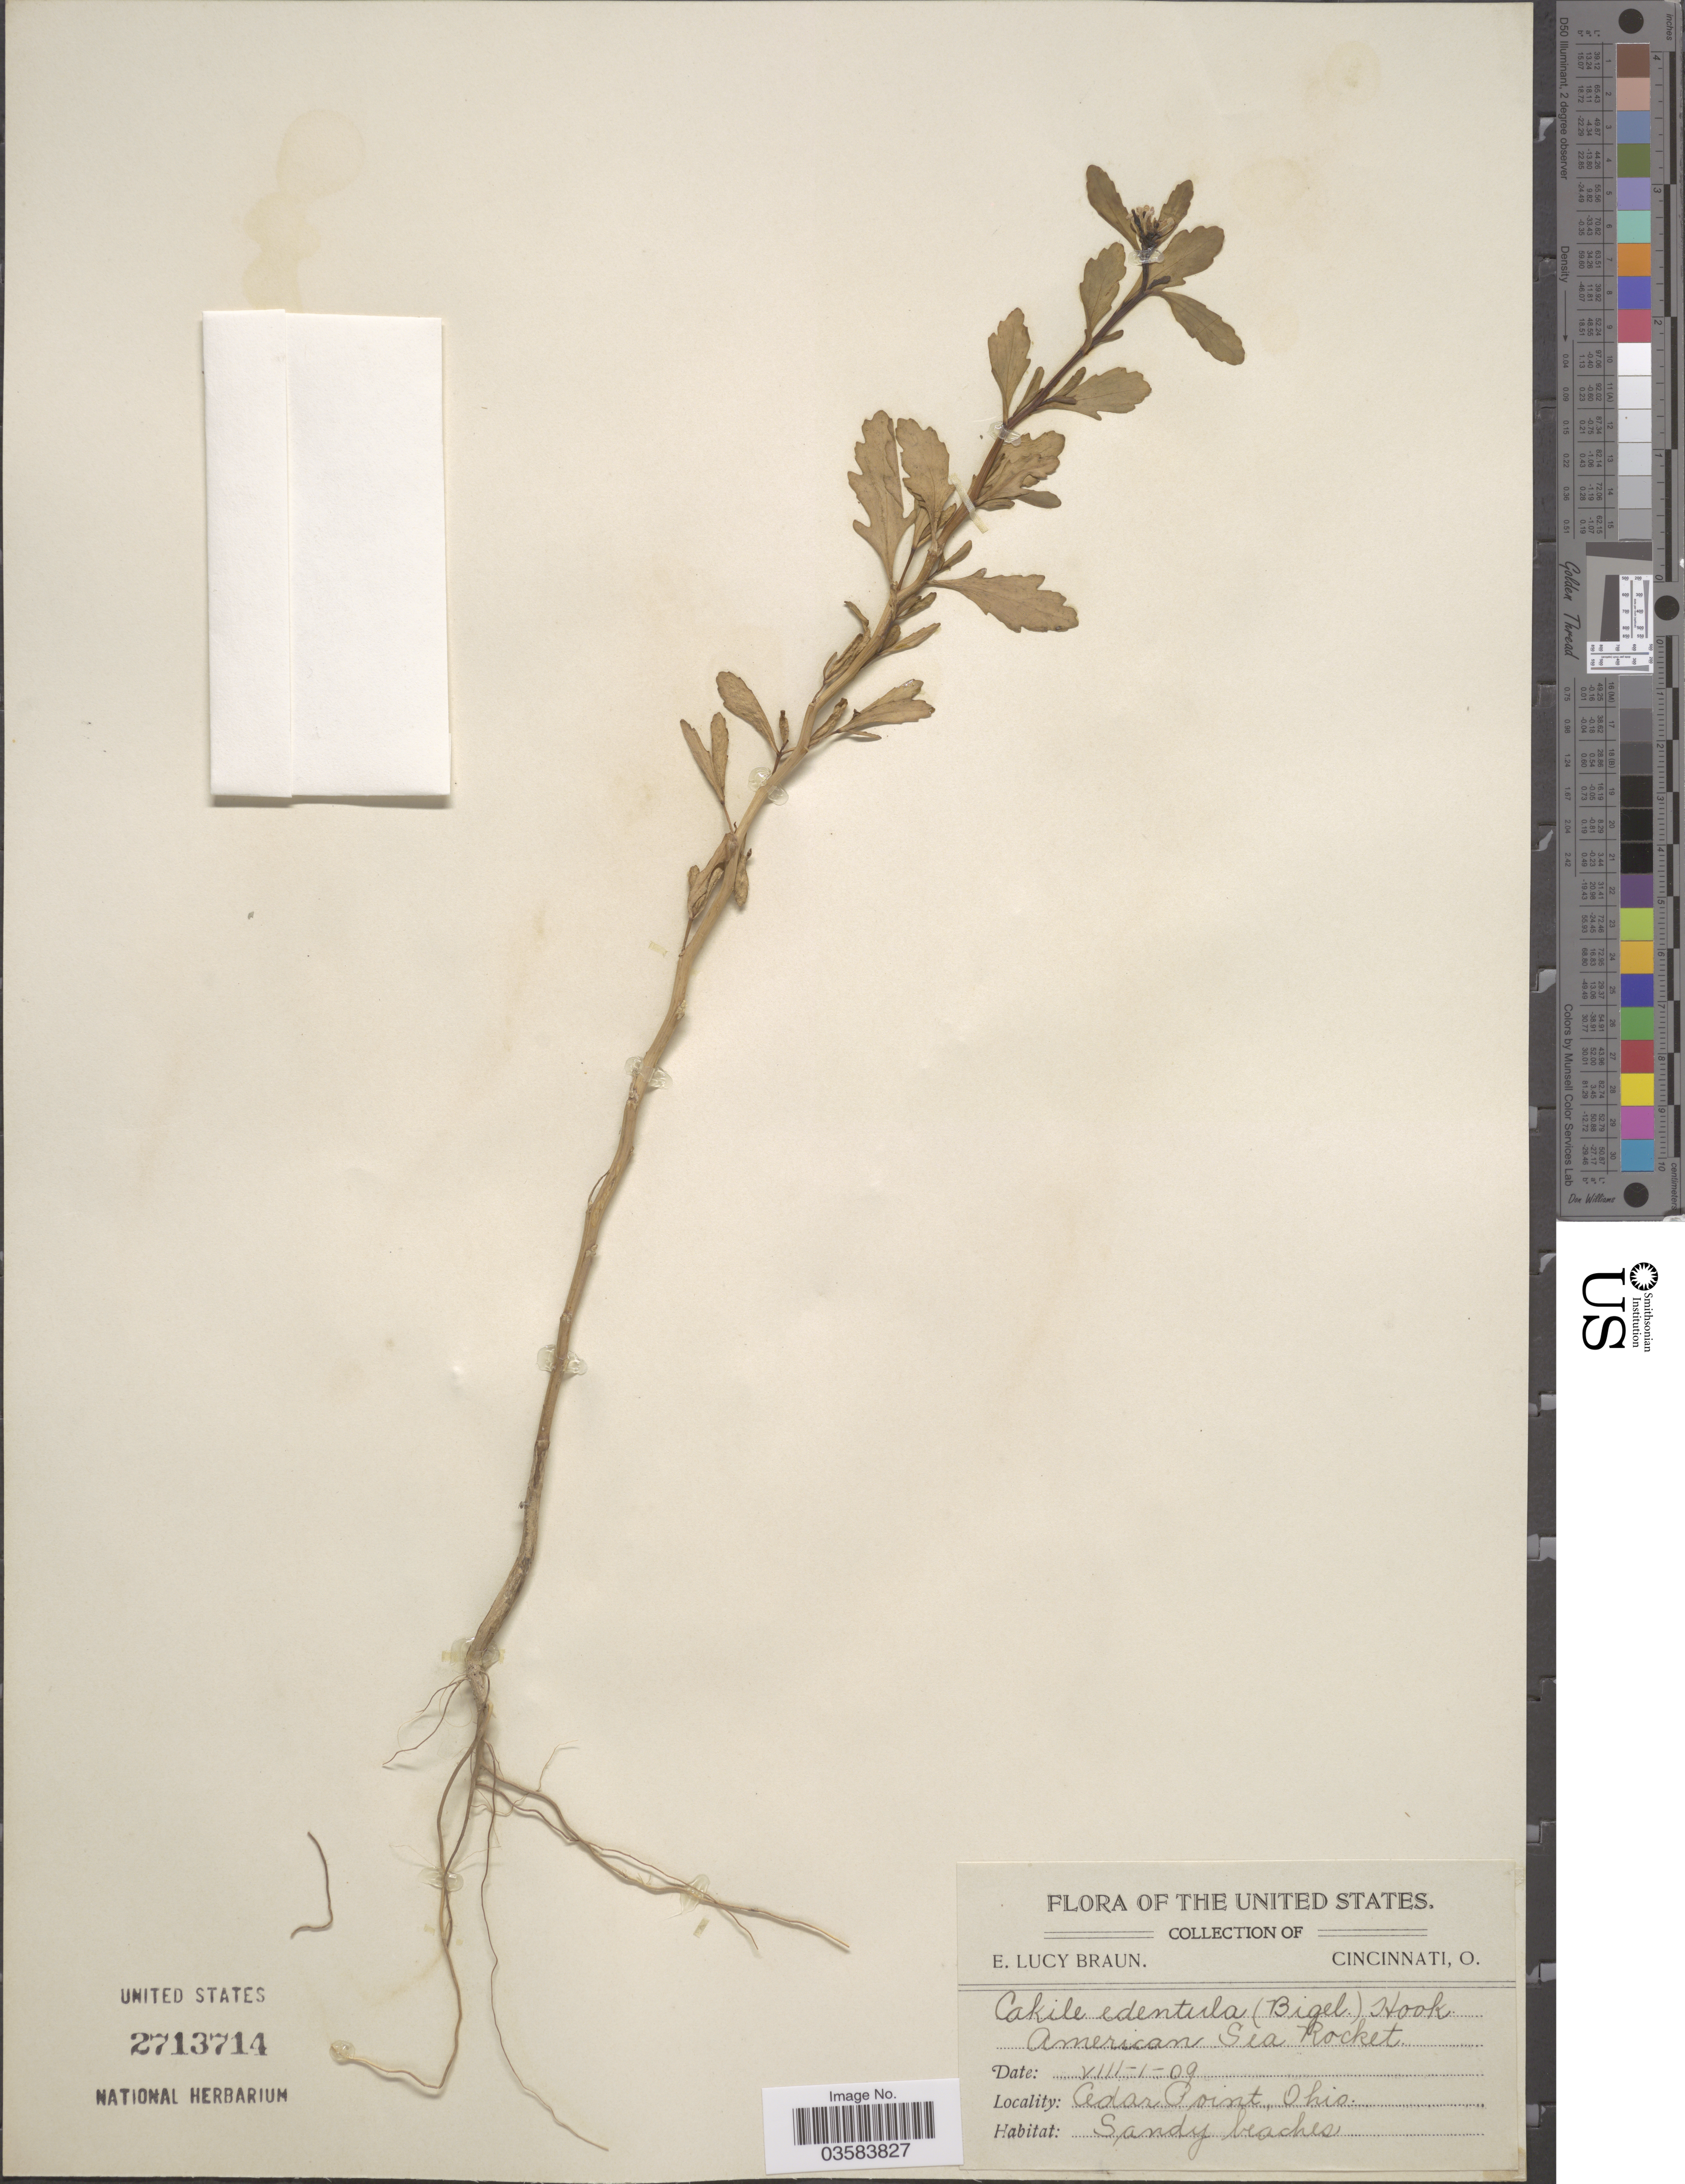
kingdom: Plantae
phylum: Tracheophyta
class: Magnoliopsida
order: Brassicales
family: Brassicaceae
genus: Cakile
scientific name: Cakile edentula var. edentula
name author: (Bigelow) Hook.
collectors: E. L. Braun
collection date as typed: Transcribed d/m/y: 1/8/9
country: United States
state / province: Ohio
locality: Cedar Point, Ohio. Sandy Beaches.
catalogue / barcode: US 2713714